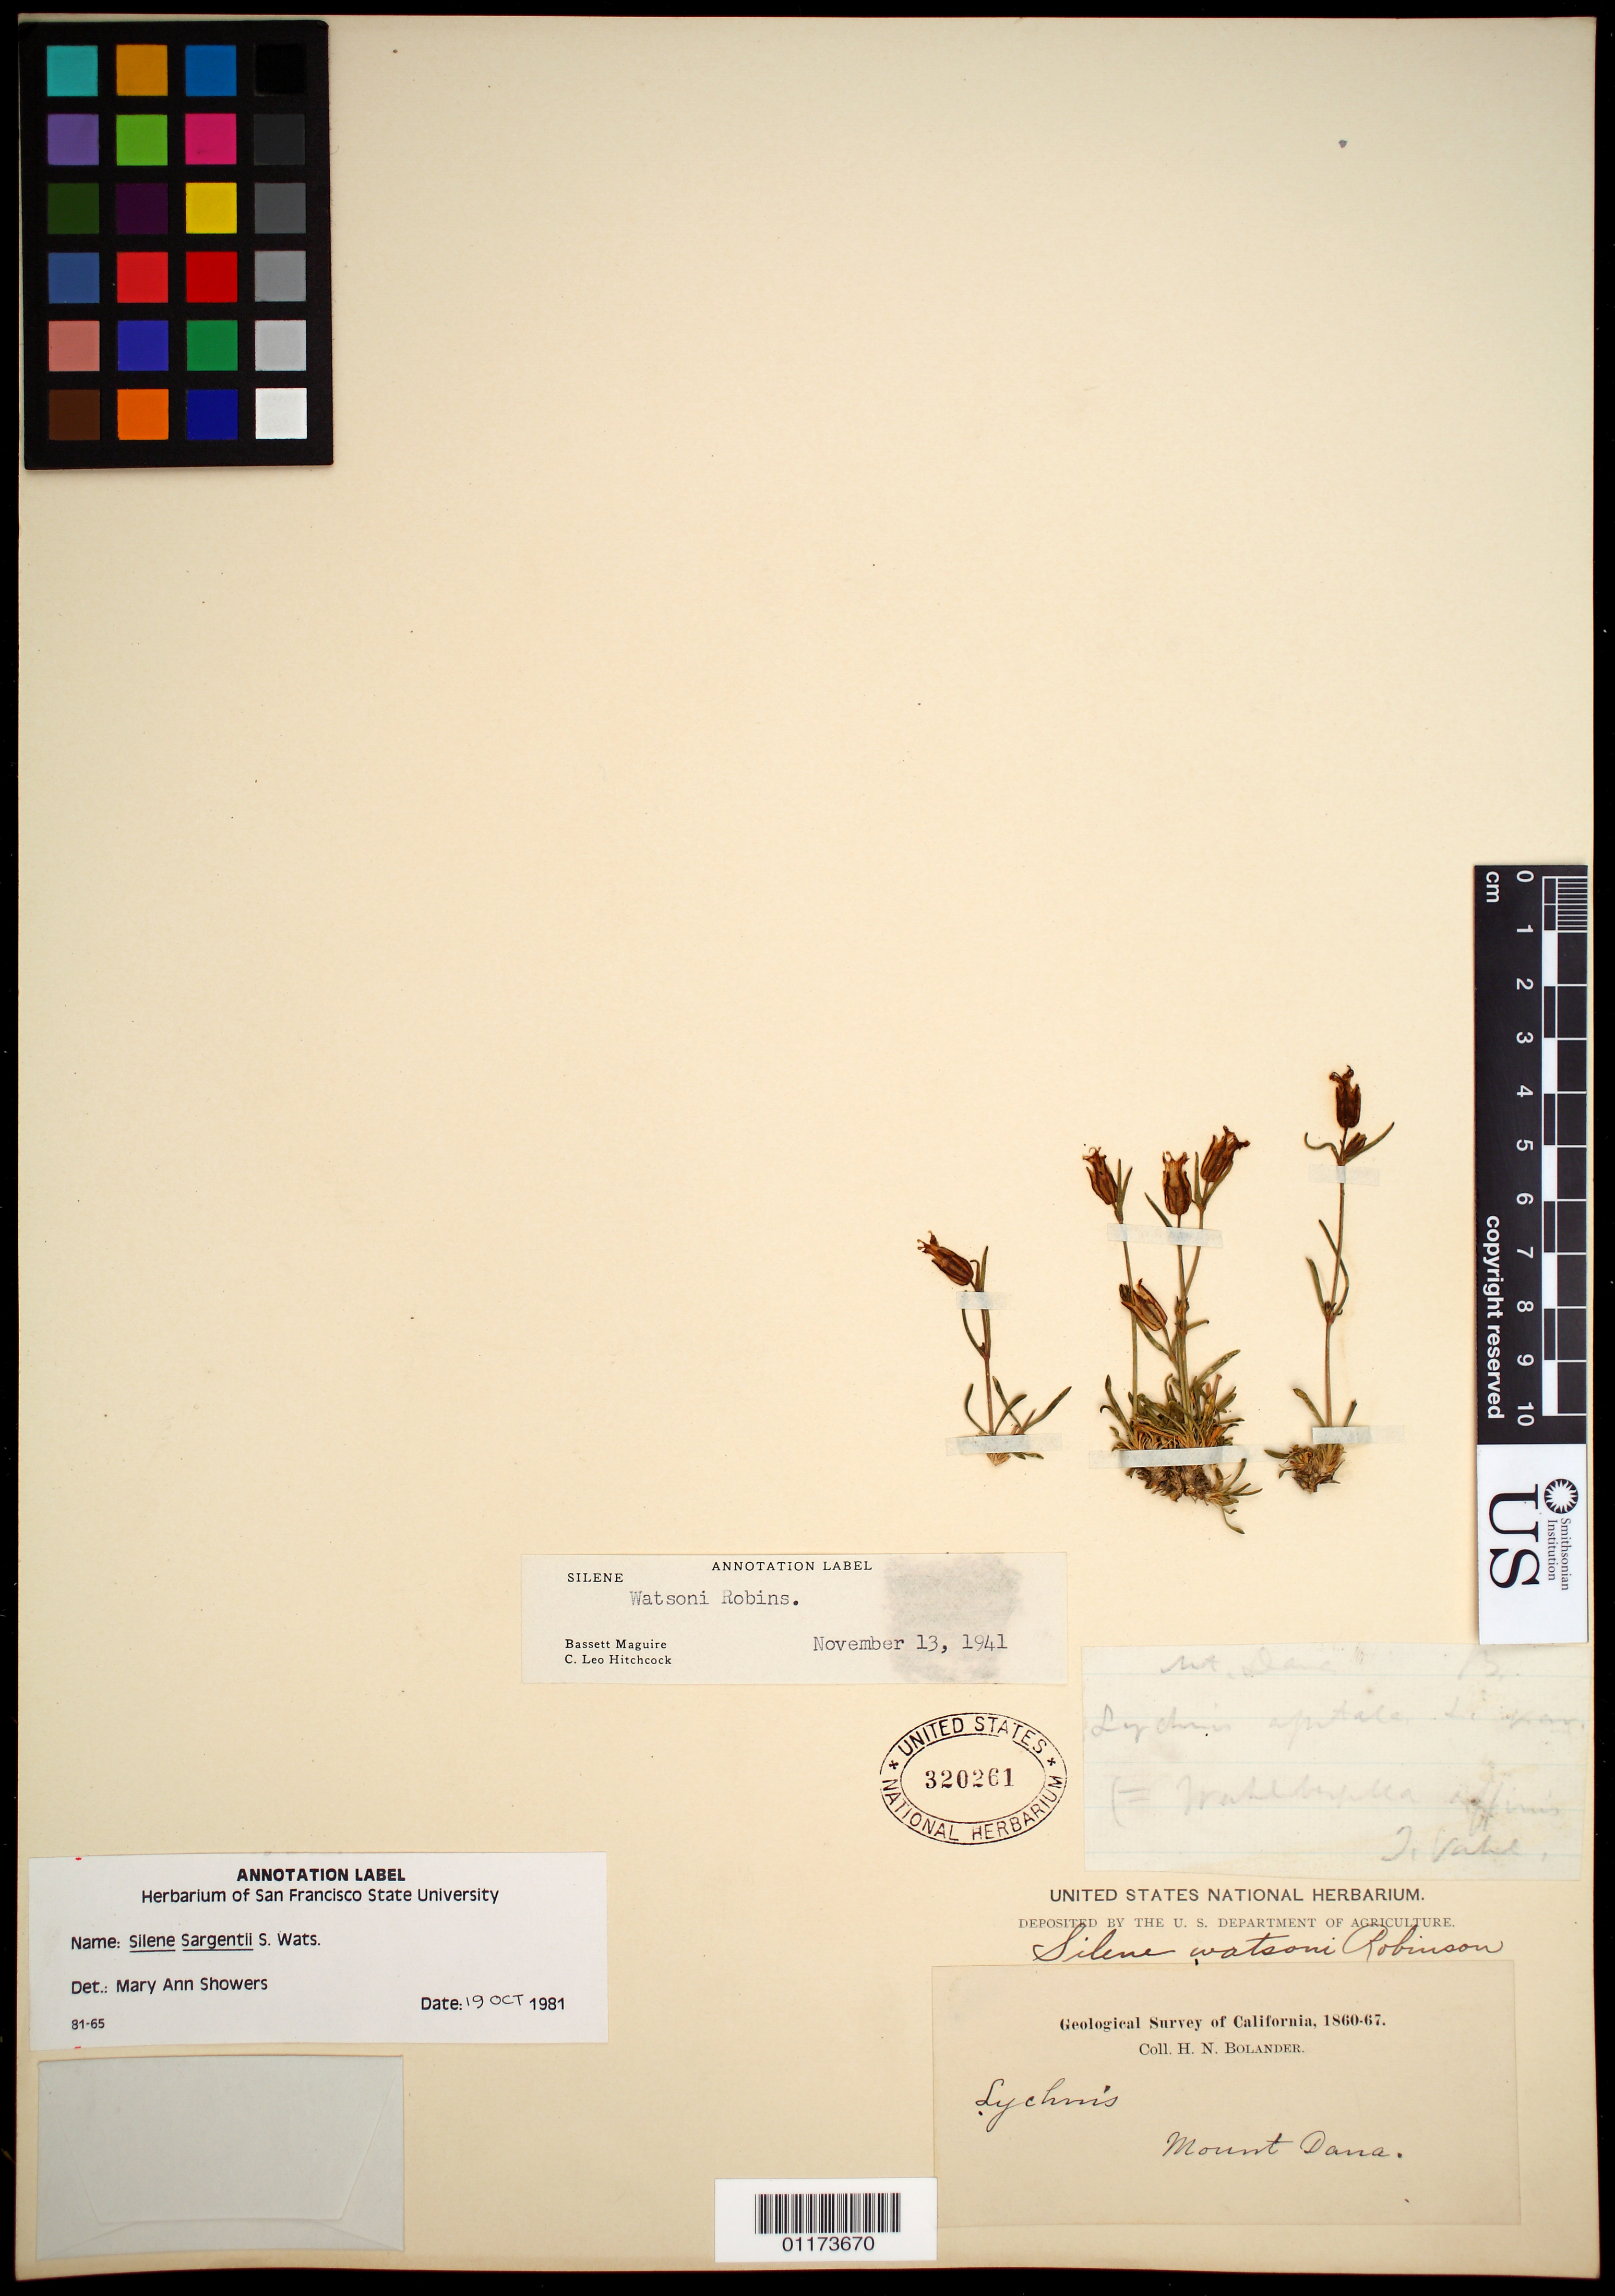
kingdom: Plantae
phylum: Tracheophyta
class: Magnoliopsida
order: Caryophyllales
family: Caryophyllaceae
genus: Silene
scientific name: Silene sargentii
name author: S. Watson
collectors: H. Bolander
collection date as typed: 1860 to -- -- 1867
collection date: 1860/1867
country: United States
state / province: California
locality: Mount Dana.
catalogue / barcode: US 320261